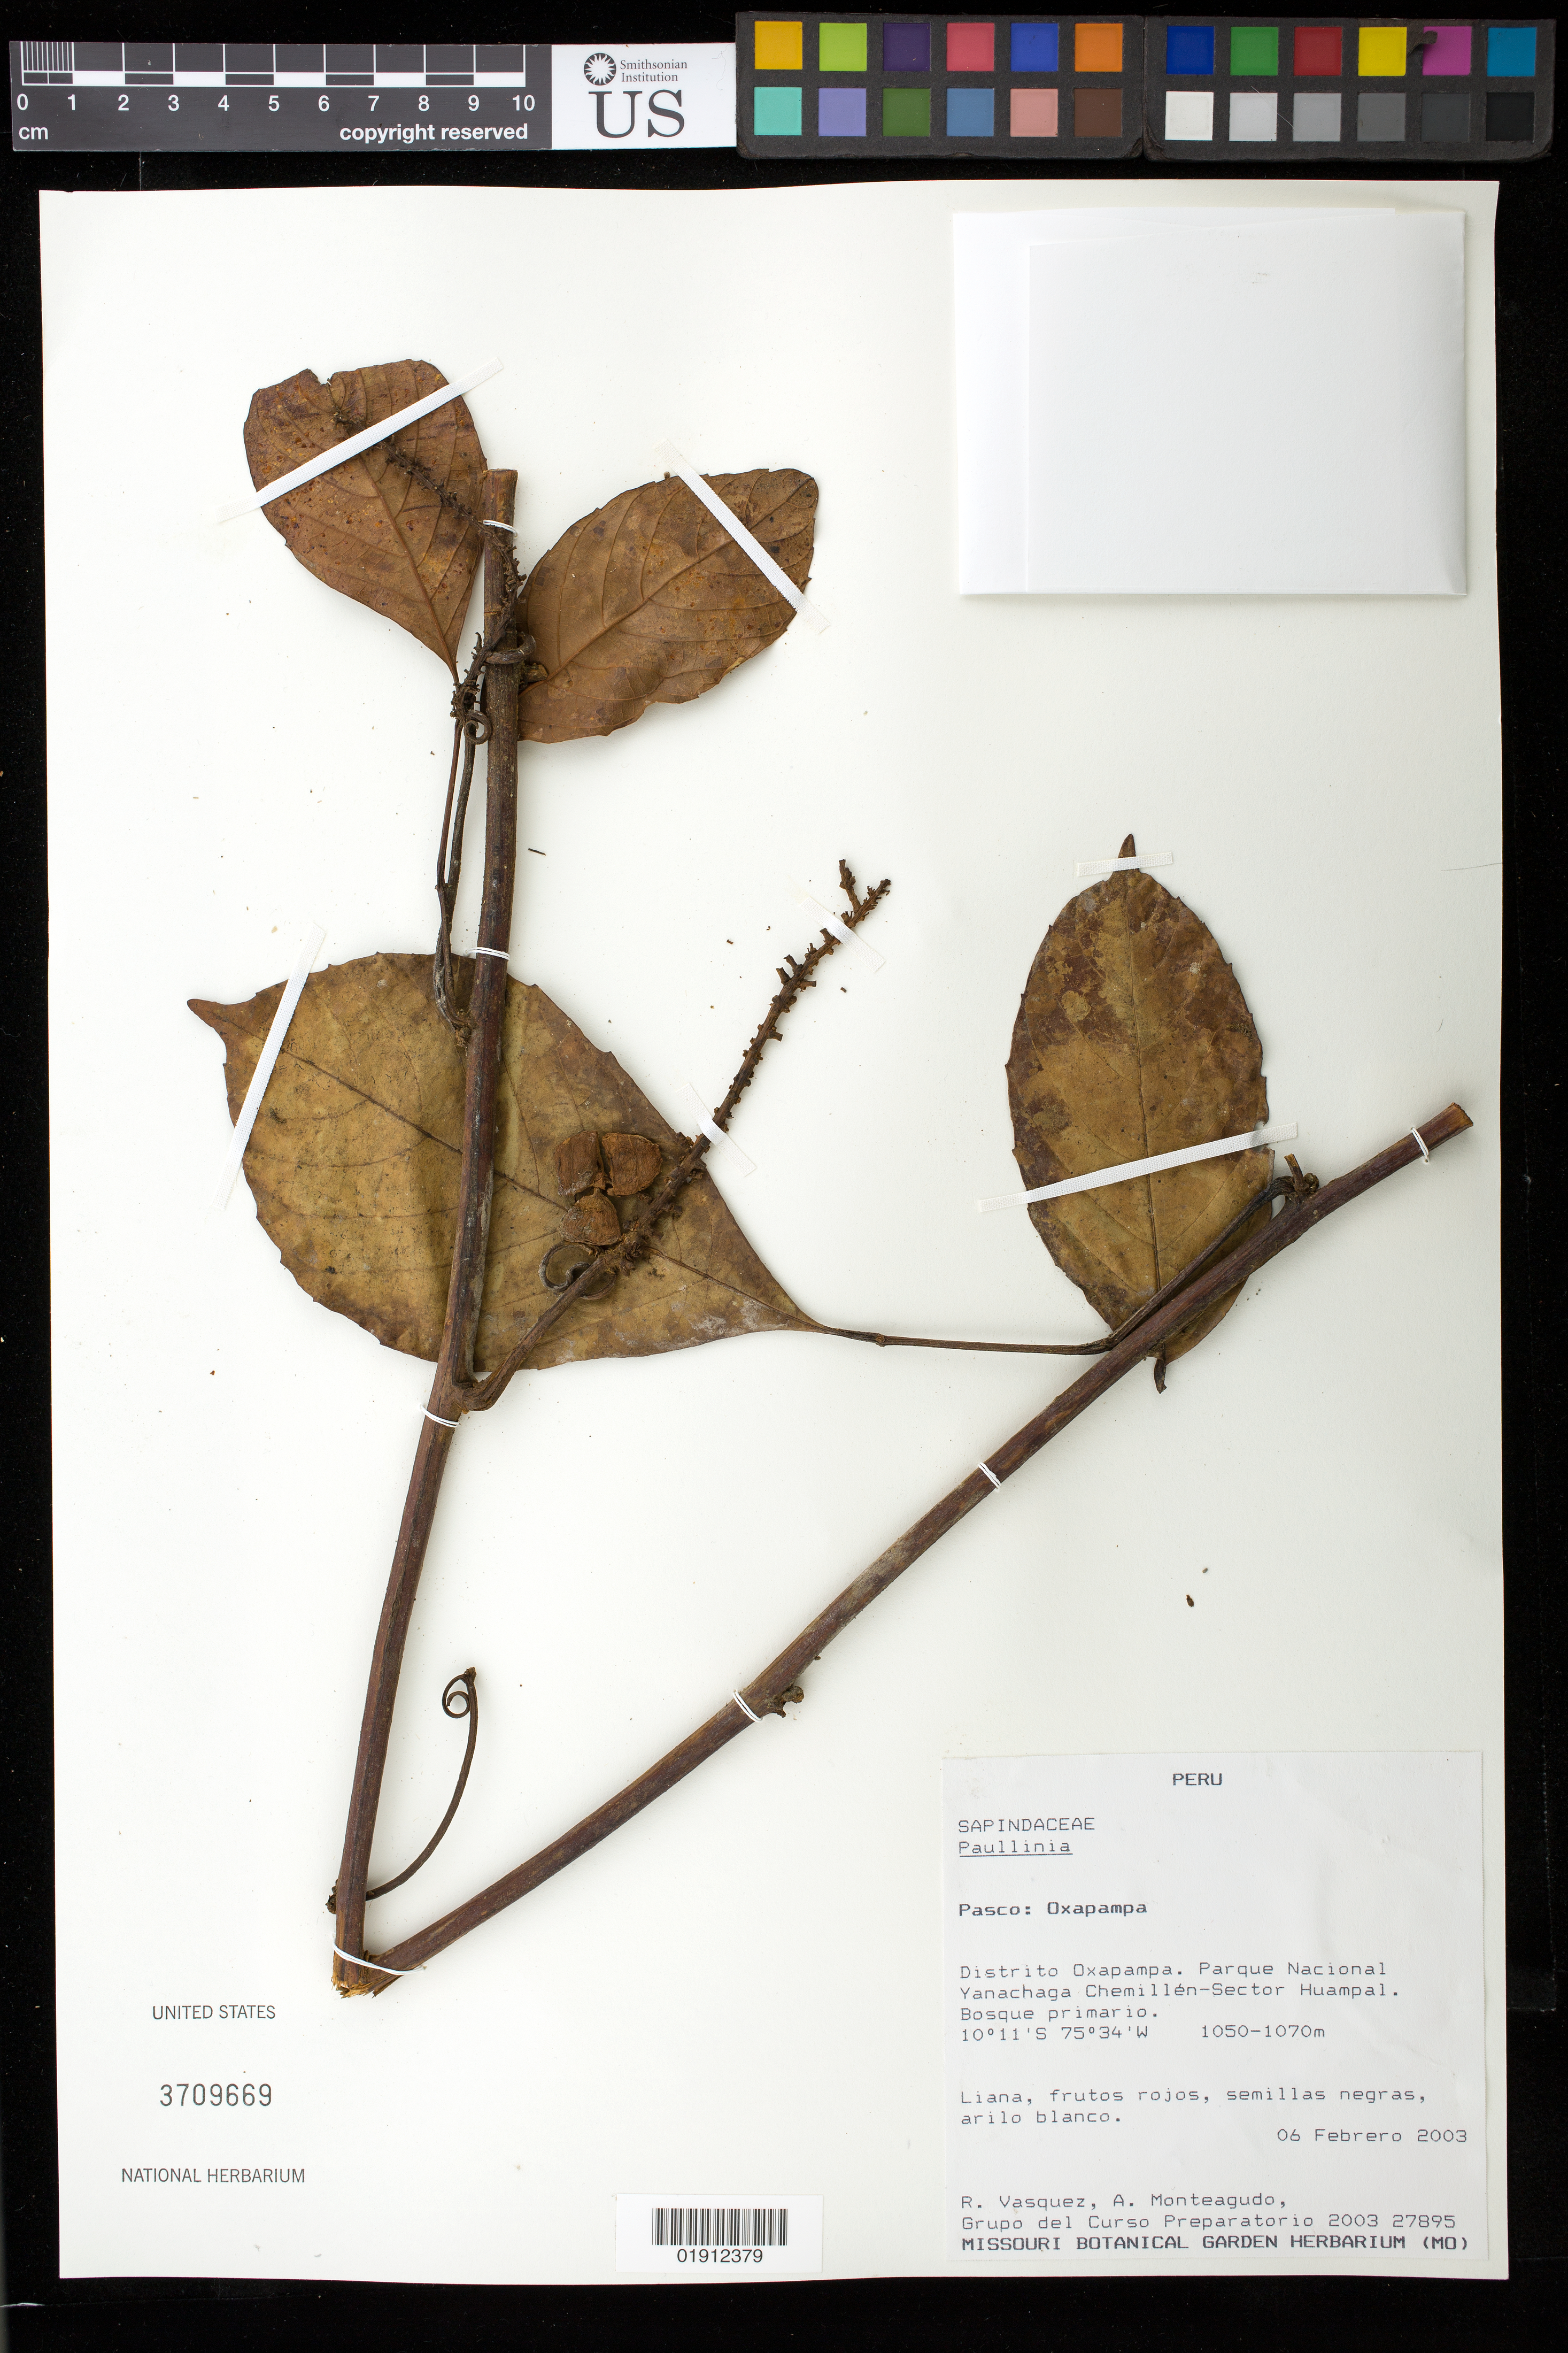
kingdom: Plantae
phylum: Tracheophyta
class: Magnoliopsida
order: Sapindales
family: Sapindaceae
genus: Paullinia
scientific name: Paullinia sp.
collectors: R. Vásquez M. et al.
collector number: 27895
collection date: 2003-02-06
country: Peru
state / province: Pasco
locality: Oxapampa. Distrito Oxapampa. Parque Nacional Yanachaga Chemillén-Sector Huampal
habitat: Bosque primario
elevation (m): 1050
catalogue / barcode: US 3709669